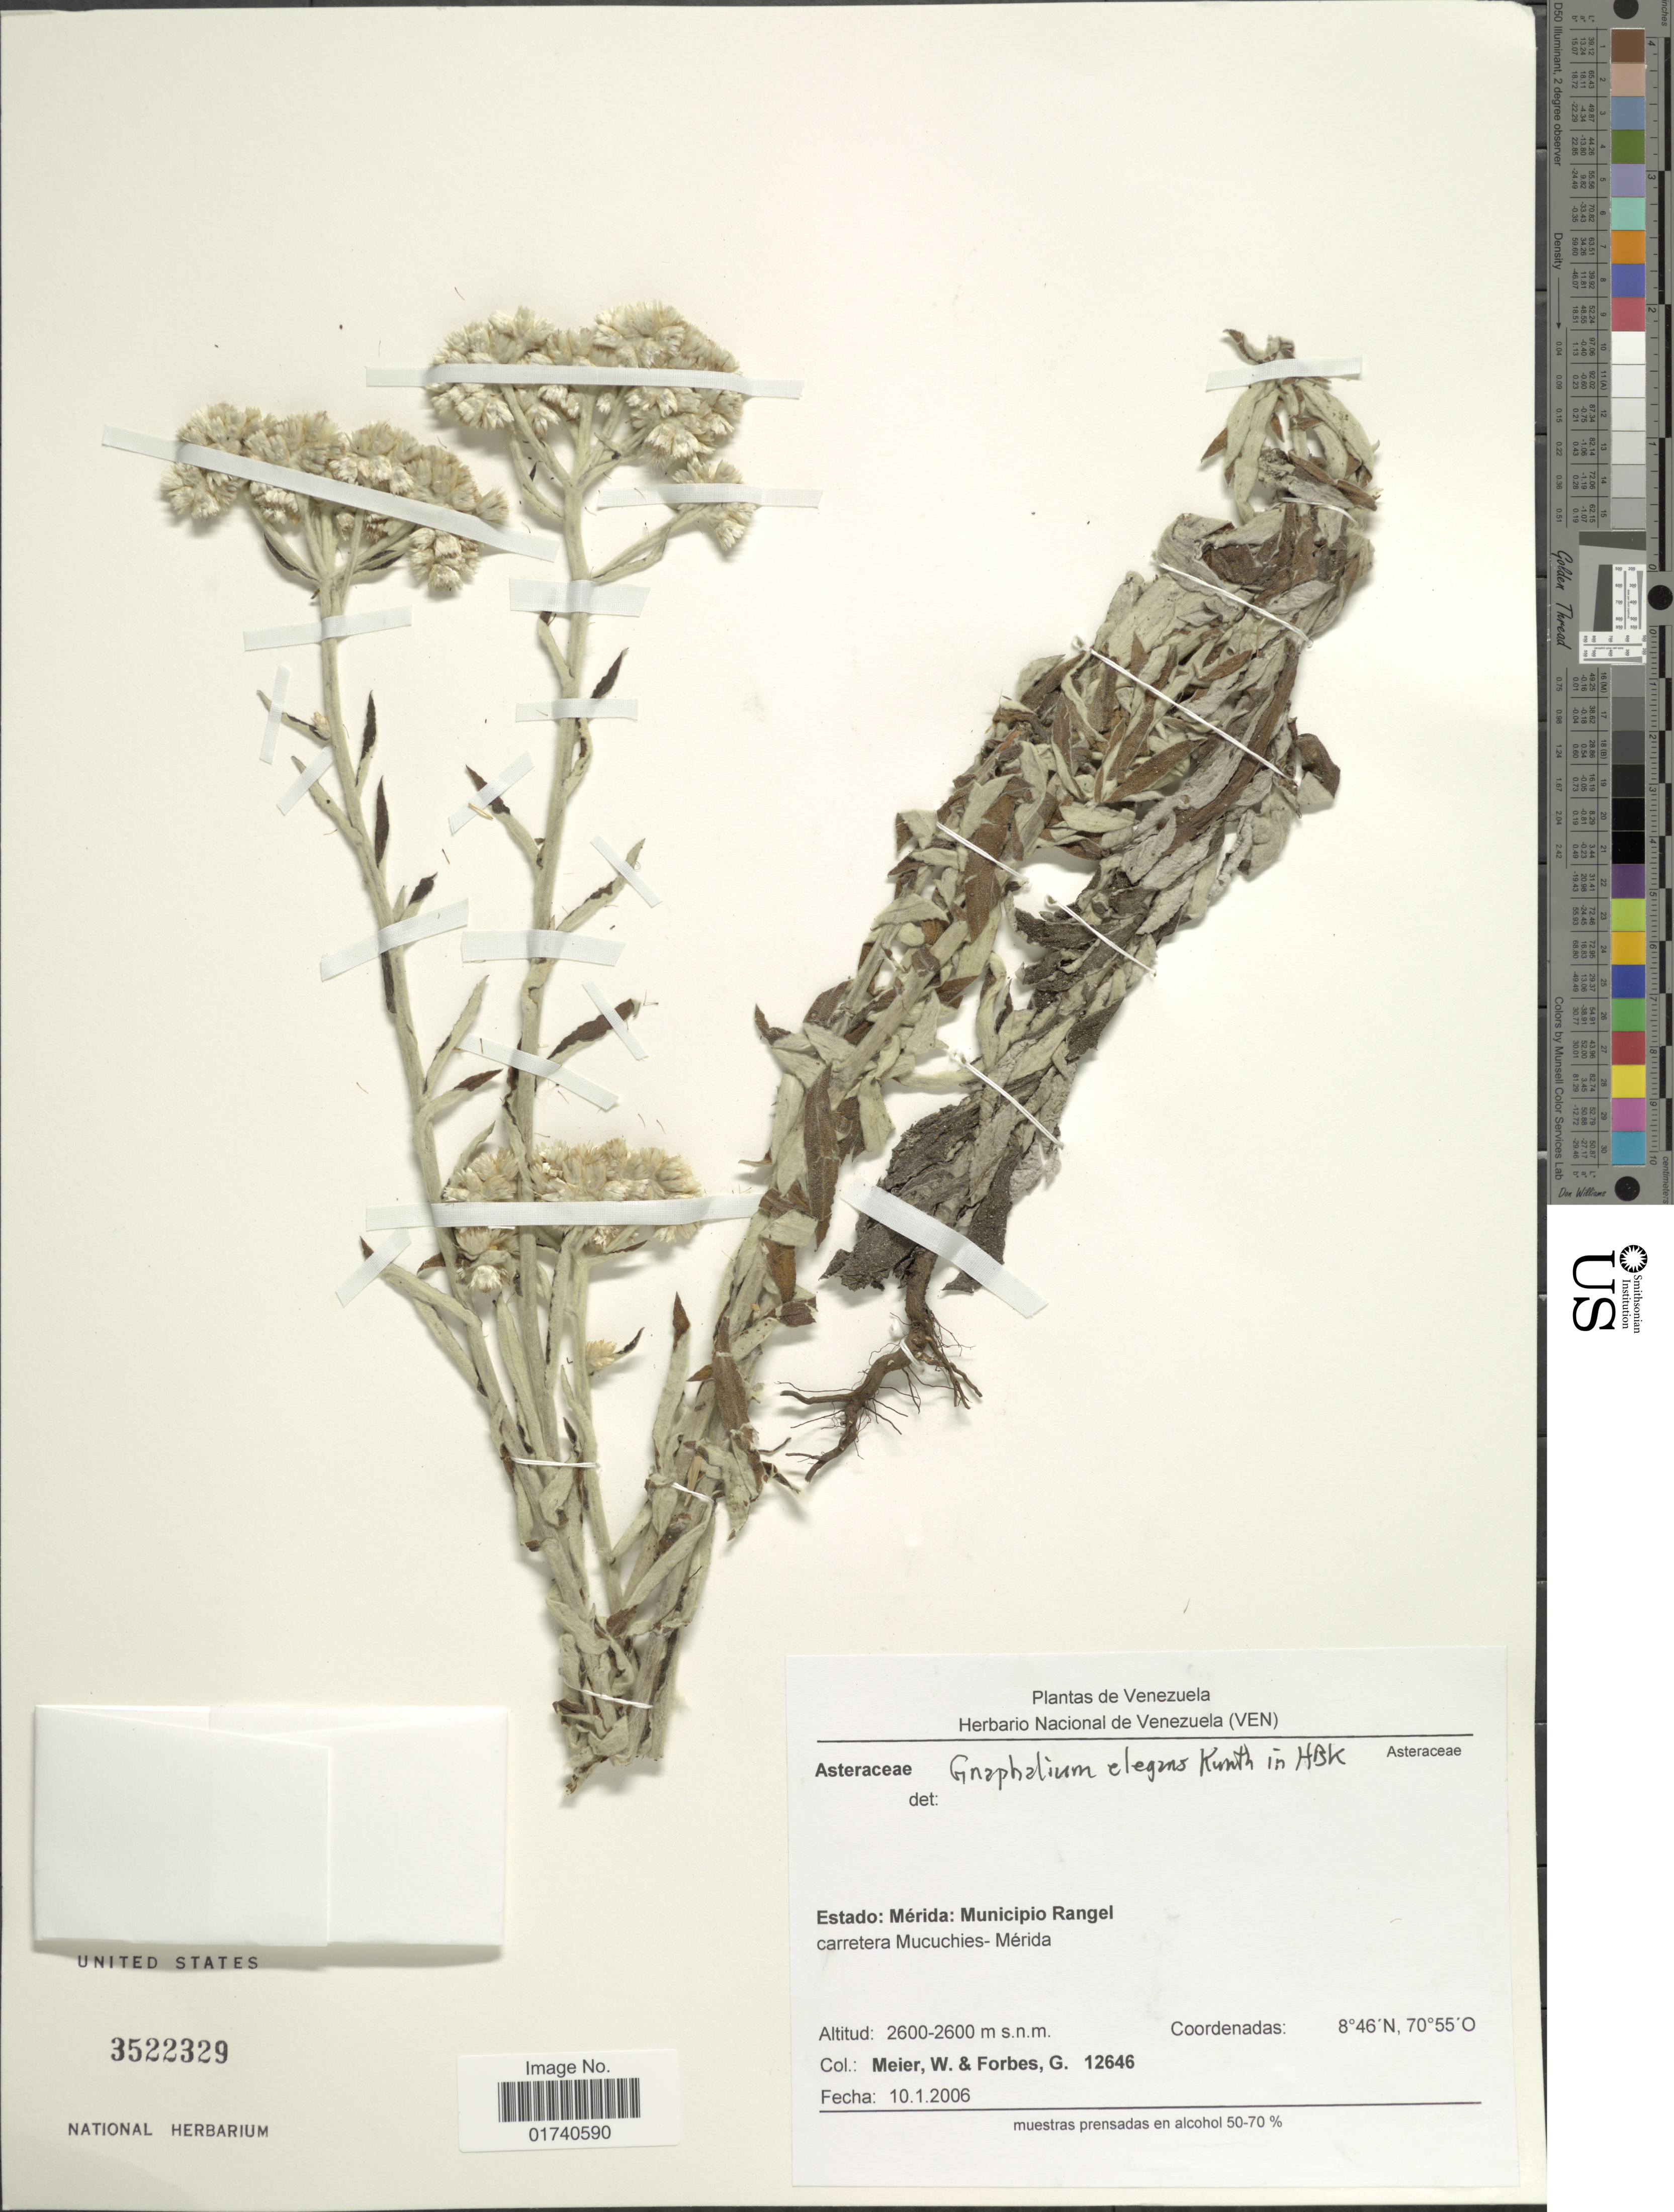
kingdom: Plantae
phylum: Tracheophyta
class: Magnoliopsida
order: Asterales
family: Asteraceae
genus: Pseudognaphalium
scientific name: Pseudognaphalium elegans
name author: (Kunth) Kartesz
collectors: W. Meier & G. Forbes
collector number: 12646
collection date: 2006-01-10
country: Venezuela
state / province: Mérida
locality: Estado: Merida: Municipio Rangel carretera Mucuchies-Merida.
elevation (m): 2600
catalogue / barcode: US 3522329